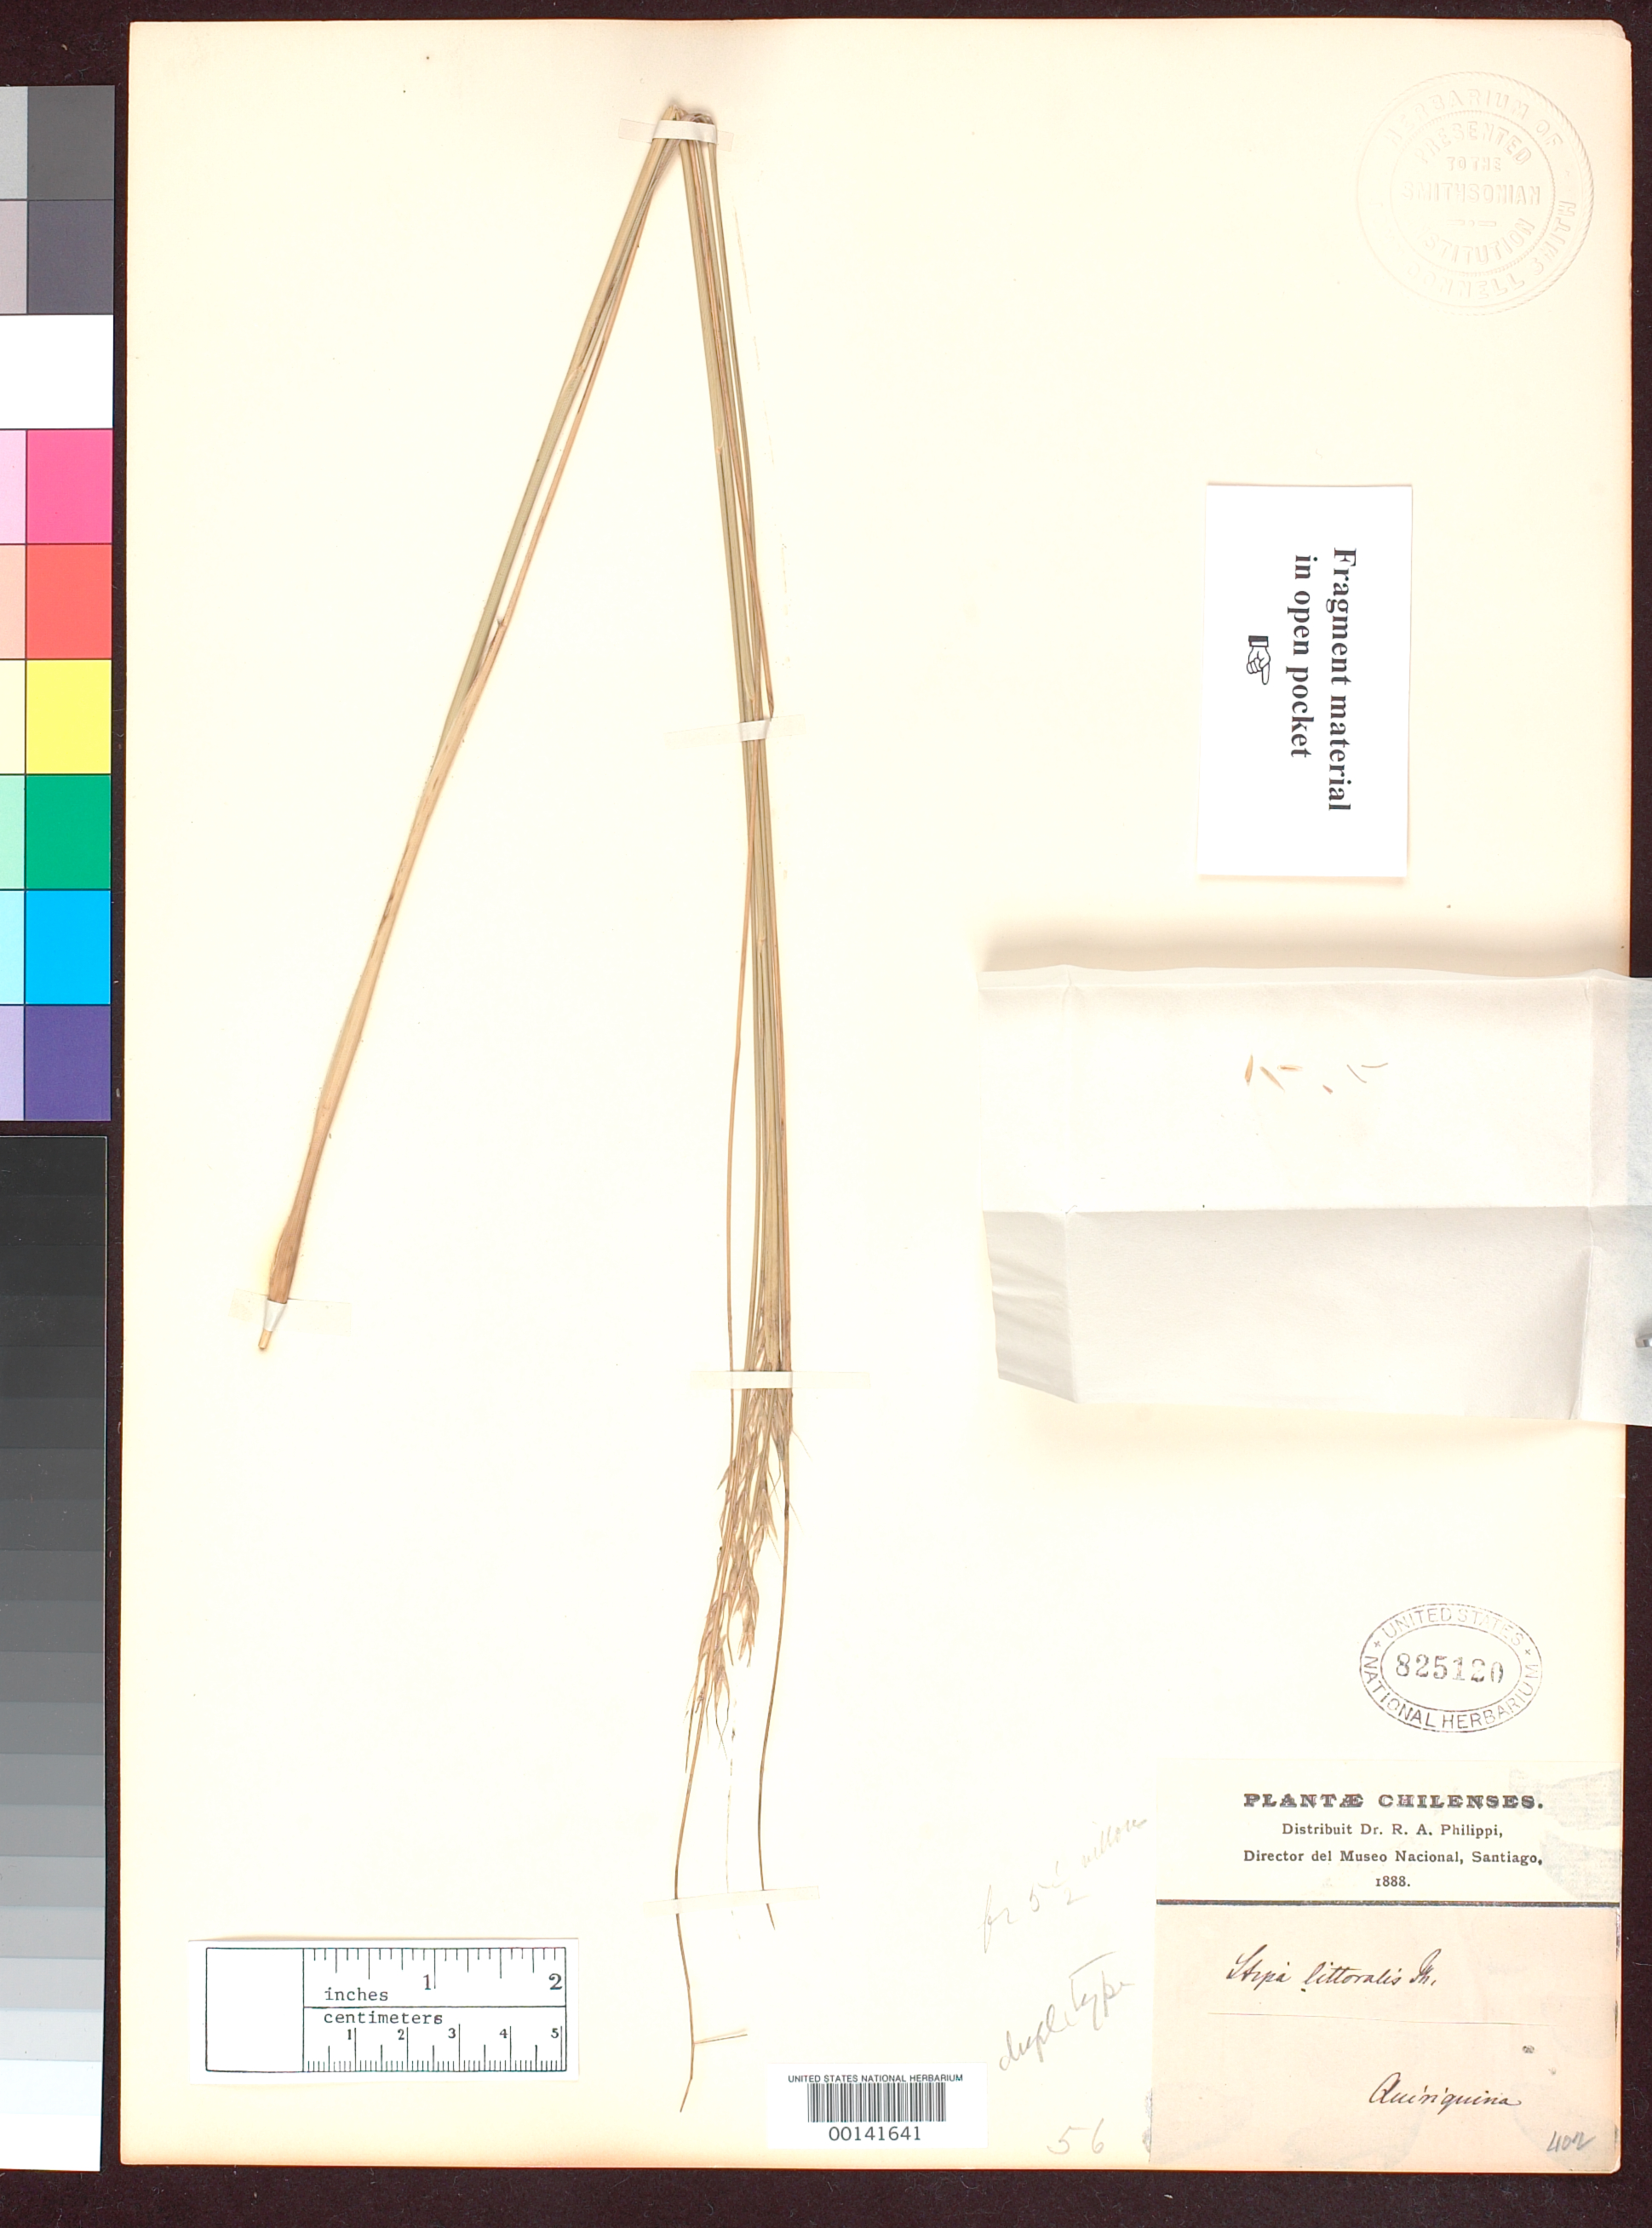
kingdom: Plantae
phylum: Tracheophyta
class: Liliopsida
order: Poales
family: Poaceae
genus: Stipa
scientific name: Stipa litoralis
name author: Phil.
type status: Isotype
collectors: R. A. Philippi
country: Chile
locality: Quiriquinae.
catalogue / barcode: US 825120